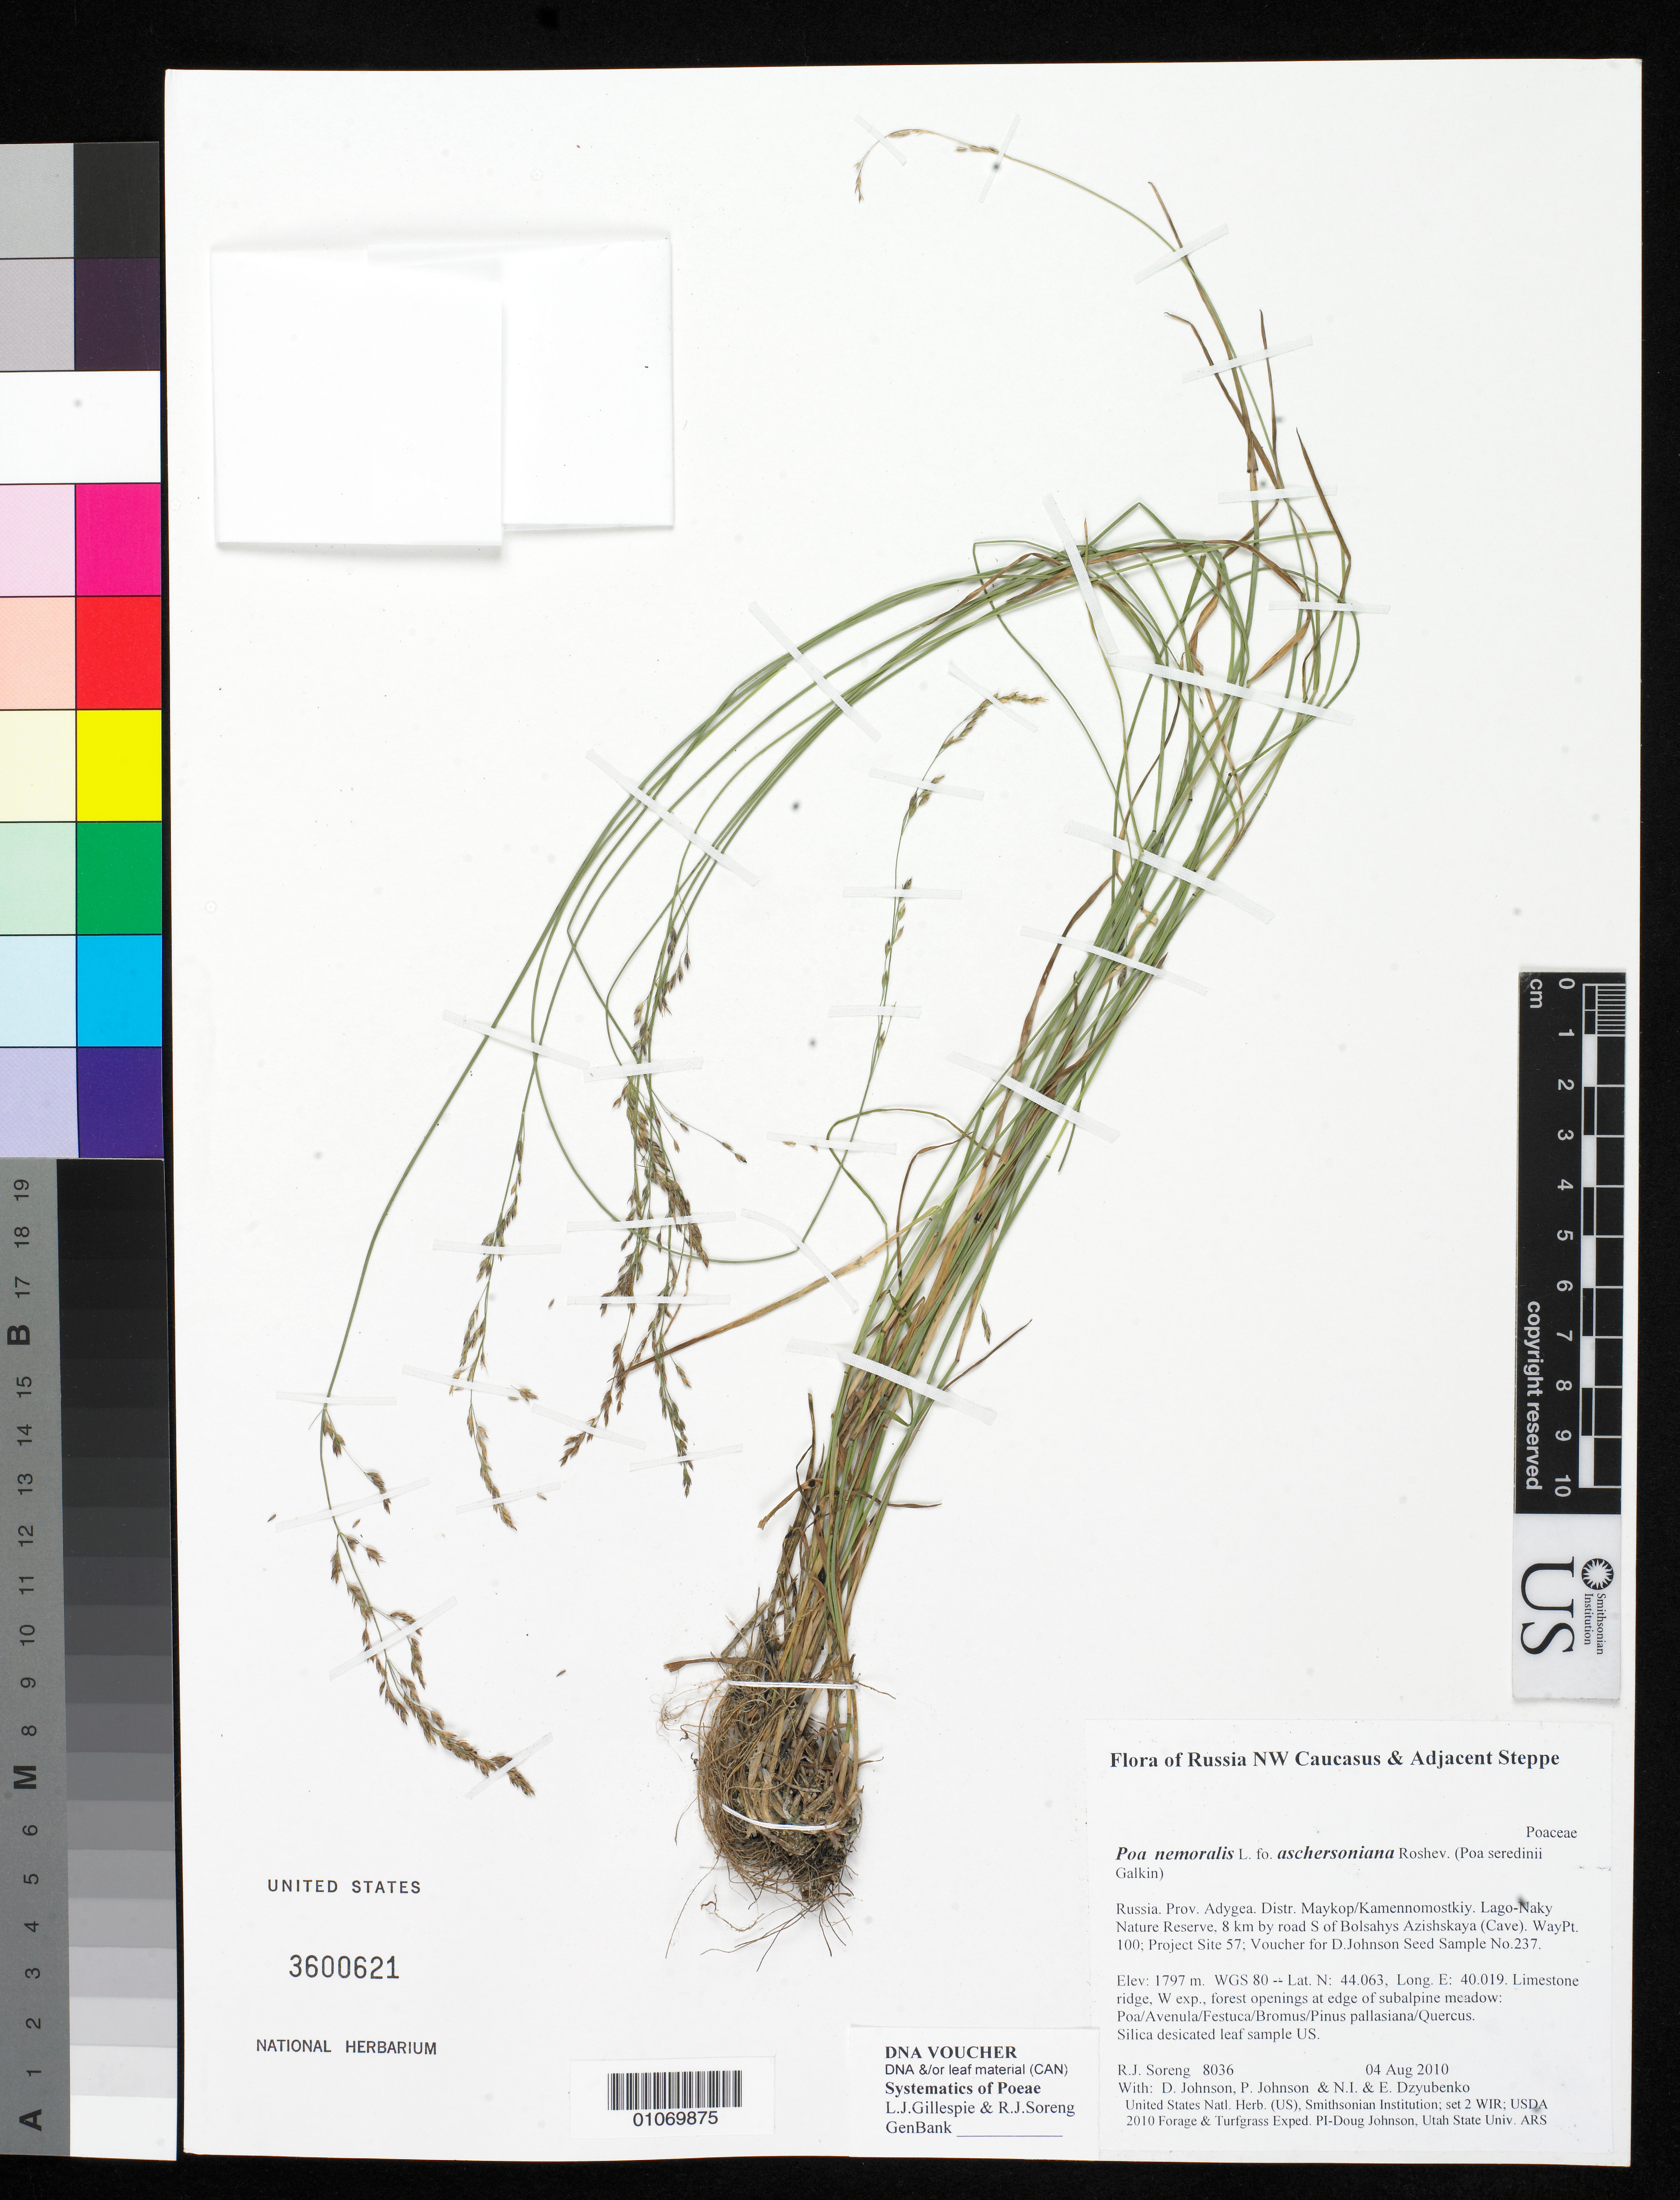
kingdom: Plantae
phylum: Tracheophyta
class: Liliopsida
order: Poales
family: Poaceae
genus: Poa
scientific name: Poa nemoralis f. aschersoniana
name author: Litv.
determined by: Soreng, Robert J., Research Associate (BOT), Smithsonian Institution - National Museum of Natural History (UNITED STATES)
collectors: R. J. Soreng, D. Johnson, P. Johnson, N. Dzyubenko & E. Dzyubenko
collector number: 8036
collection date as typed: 04 Aug 2010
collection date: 2010-08-04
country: Russian Federation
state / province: Adygea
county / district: Maykop/Kamennomostkiy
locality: Lago-Naky Nature Reserve, 8 km by road S of Bolsahys Azishskaya (Cave)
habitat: Limestone ridge, W exp., forest openings at edge of subalpine meadow: Poa/Avenula/Festuca/Bromus/Pinus pallasiana/Quercus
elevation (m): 1797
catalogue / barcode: US 3600621